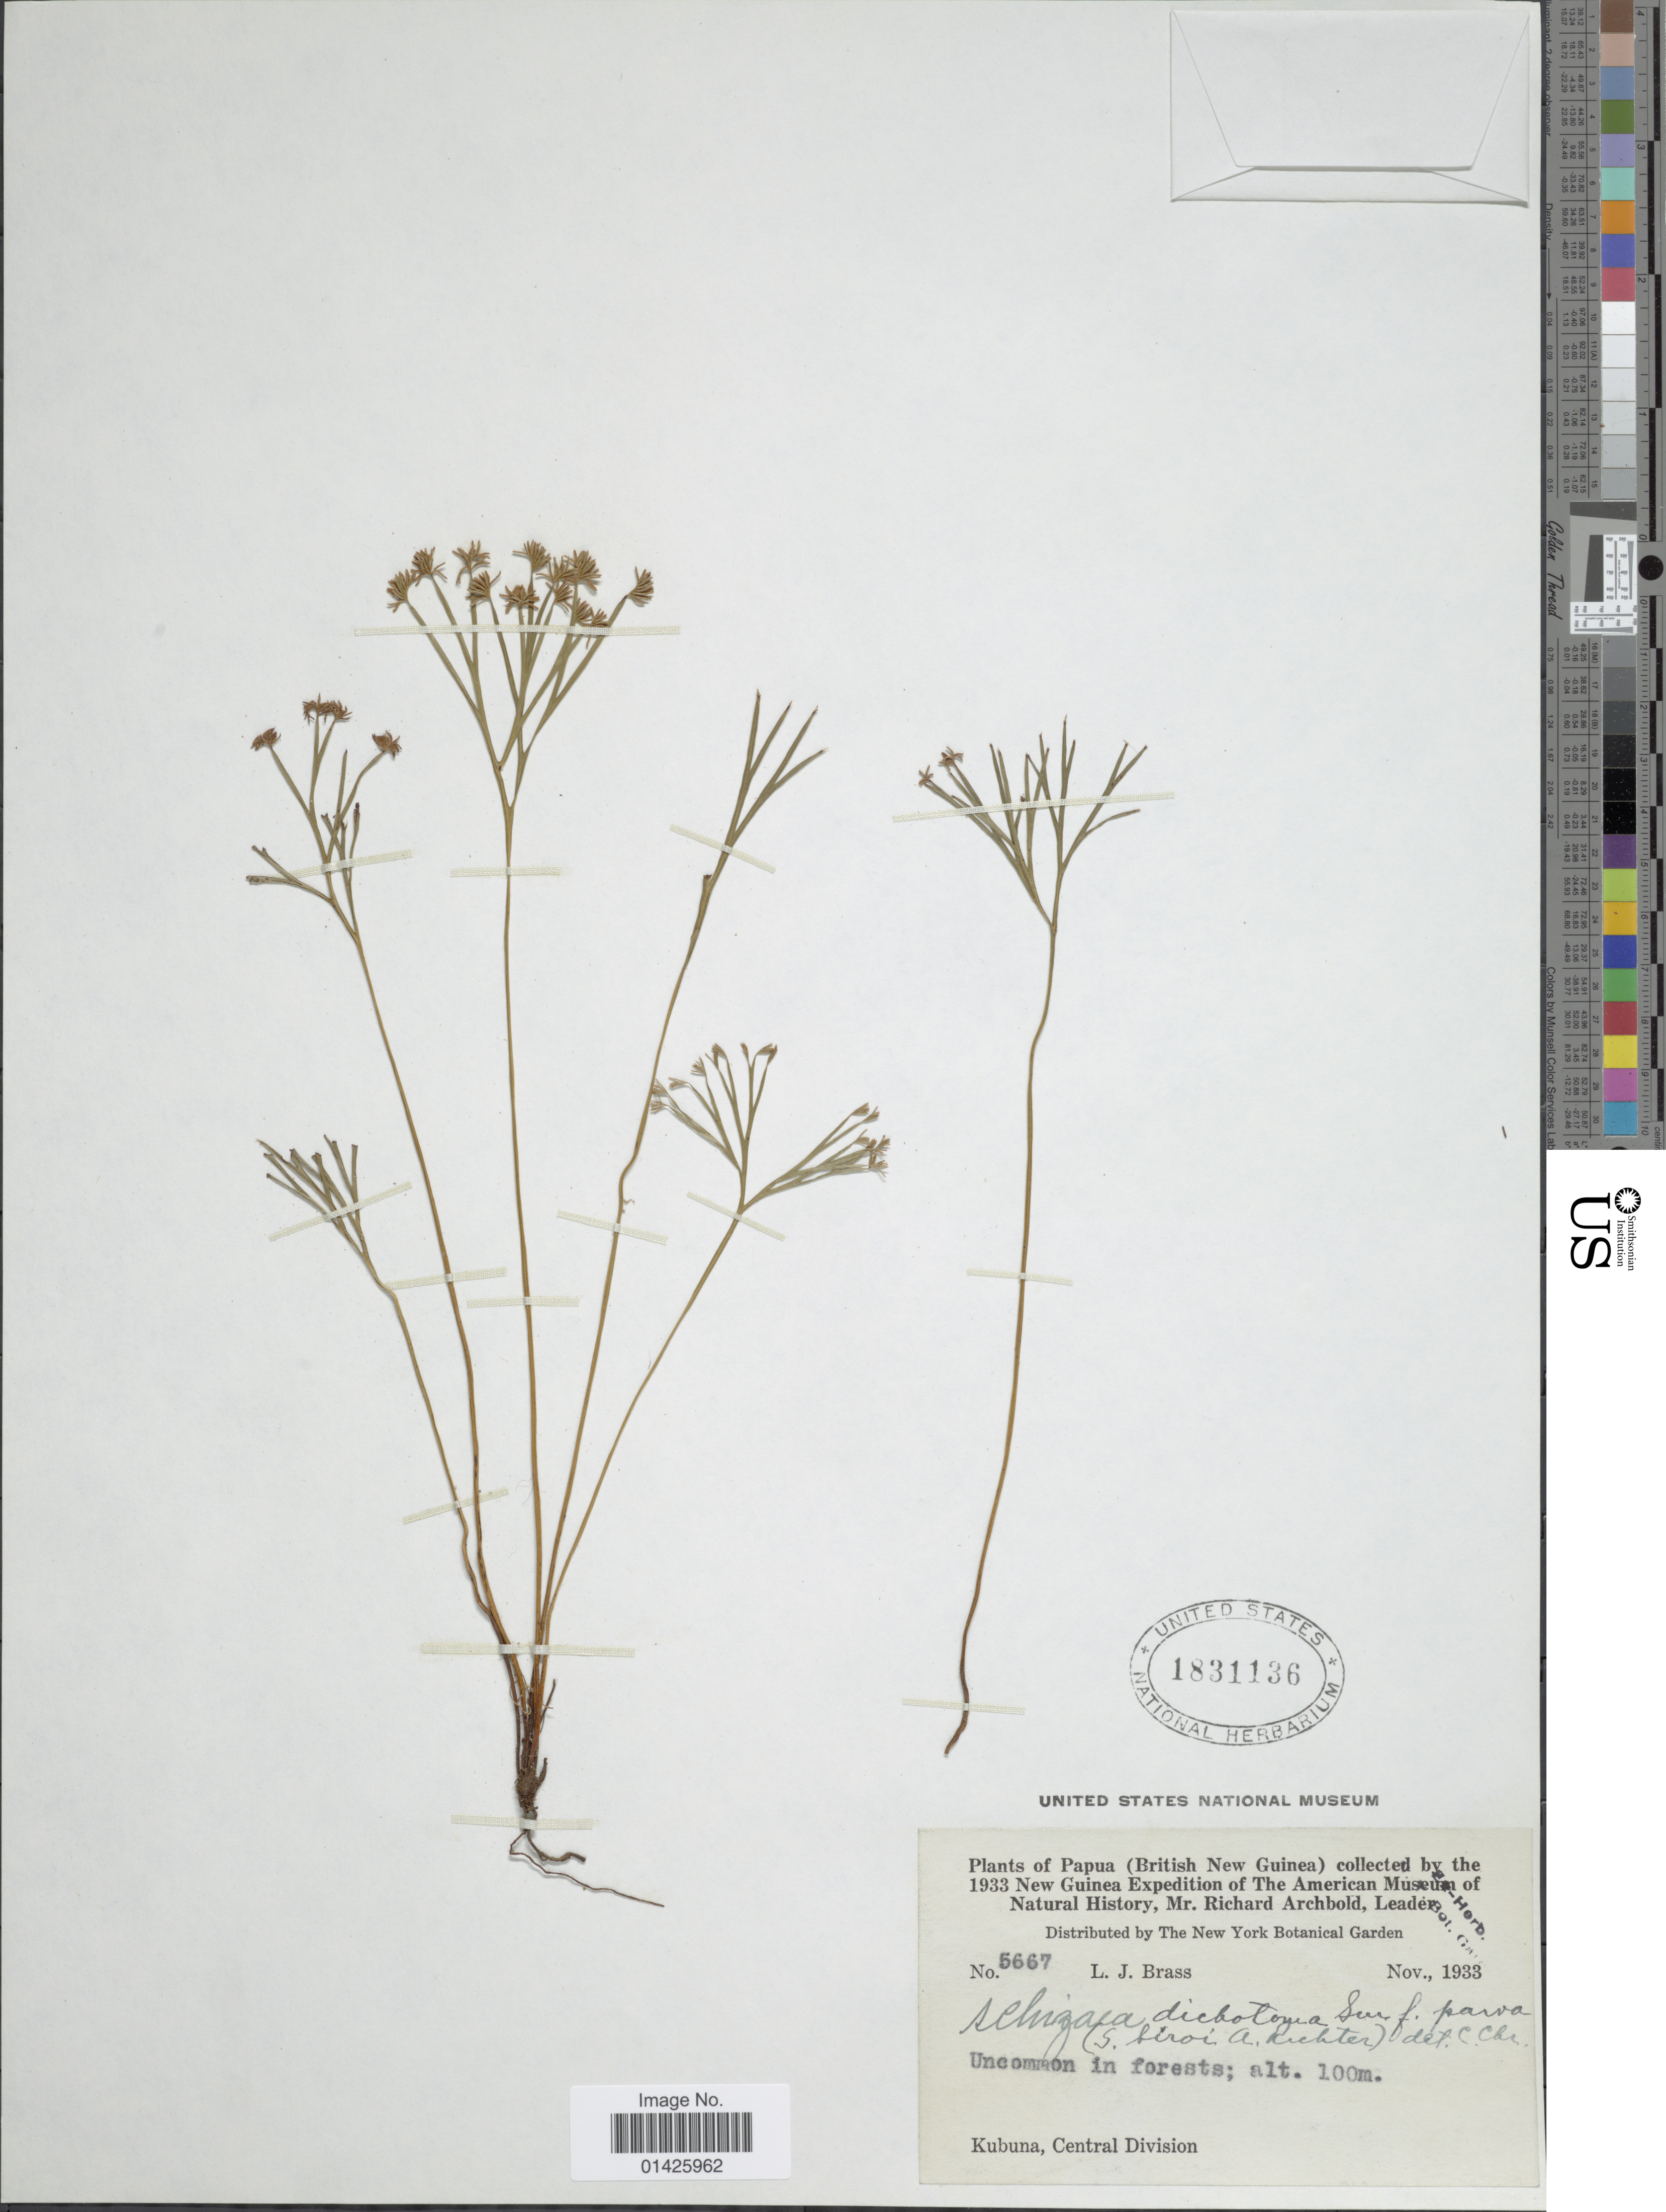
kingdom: Plantae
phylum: Tracheophyta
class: Polypodiopsida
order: Schizaeales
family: Schizaeaceae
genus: Schizaea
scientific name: Schizaea dichotoma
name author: (L.) J. Sm.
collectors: L. J. Brass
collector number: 5667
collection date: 1933-11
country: Papua New Guinea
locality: British New Guinea, Kubuna, Central Division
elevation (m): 100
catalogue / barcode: US 1831136